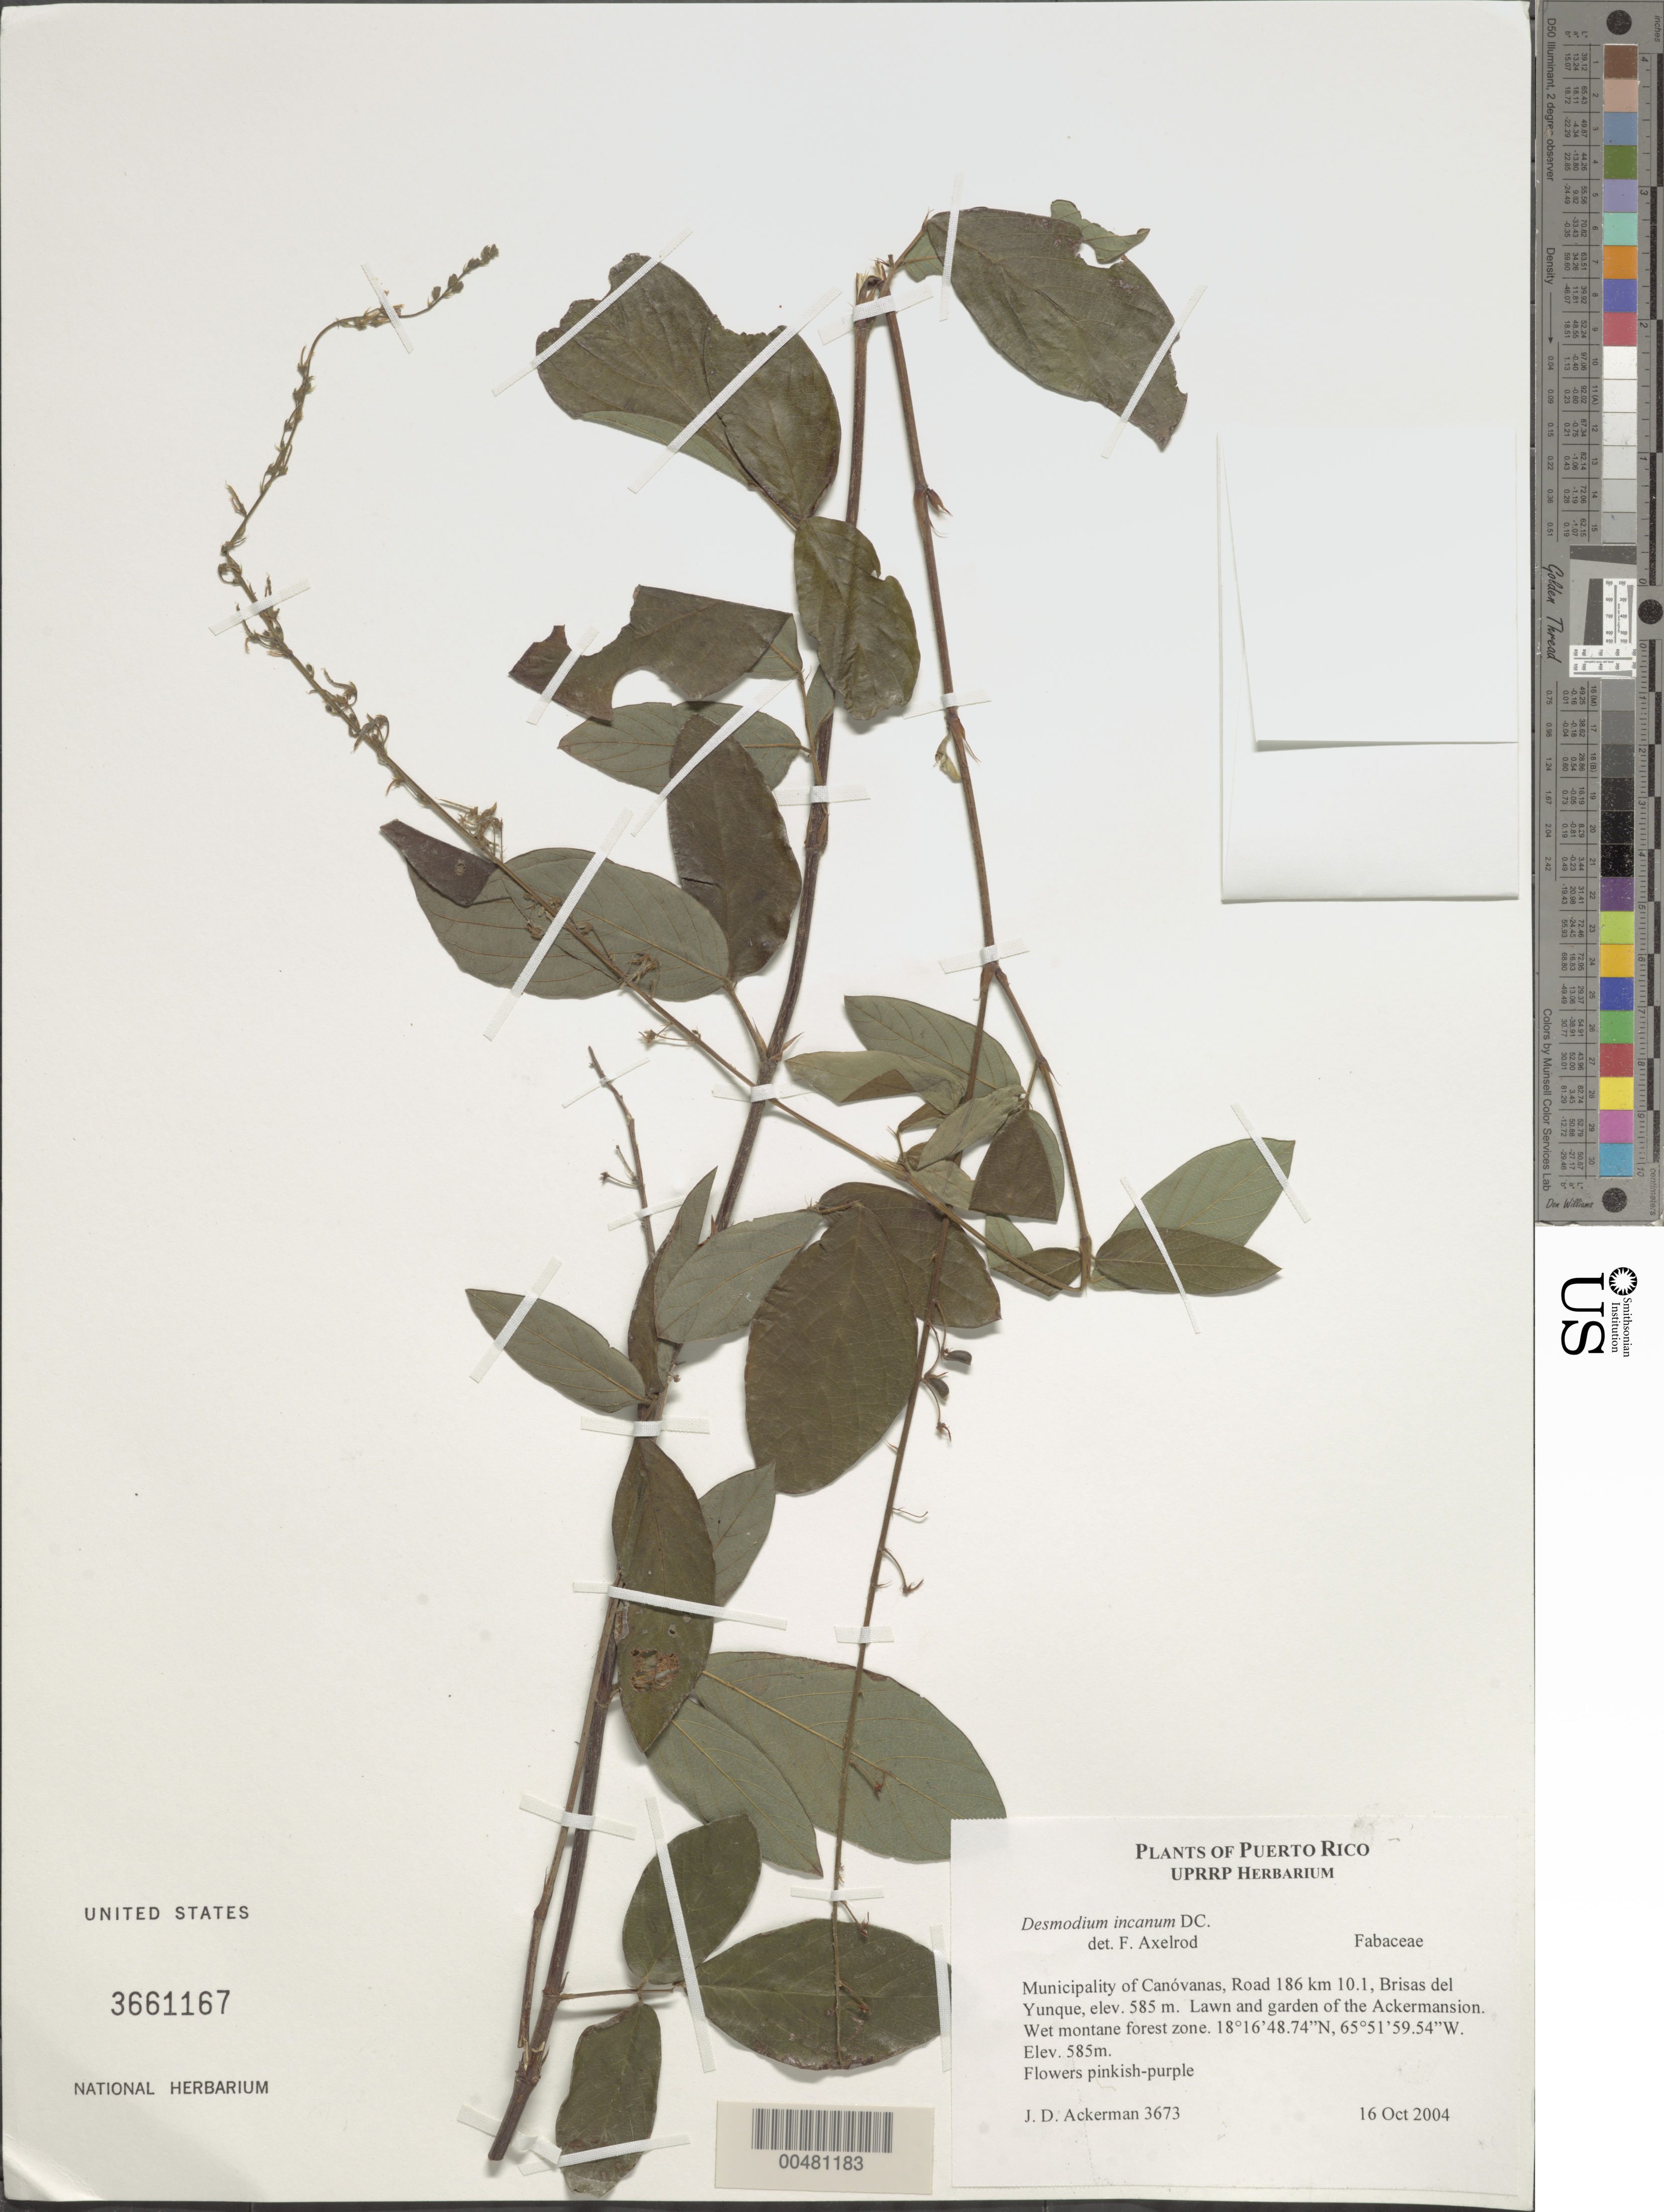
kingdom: Plantae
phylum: Tracheophyta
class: Magnoliopsida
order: Fabales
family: Fabaceae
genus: Desmodium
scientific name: Desmodium incanum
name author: (Sw.) DC.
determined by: Axelrod, F. S.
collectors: J. D. Ackerman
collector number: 3673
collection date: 2004-10-16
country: Puerto Rico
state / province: Canóvanas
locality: Brisas del Yunque. Road 186, km 10.1. Lawn and garden of the Ackermansion.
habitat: Wet montane forest zone. Lawn and garden.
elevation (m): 585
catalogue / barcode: US 3661167